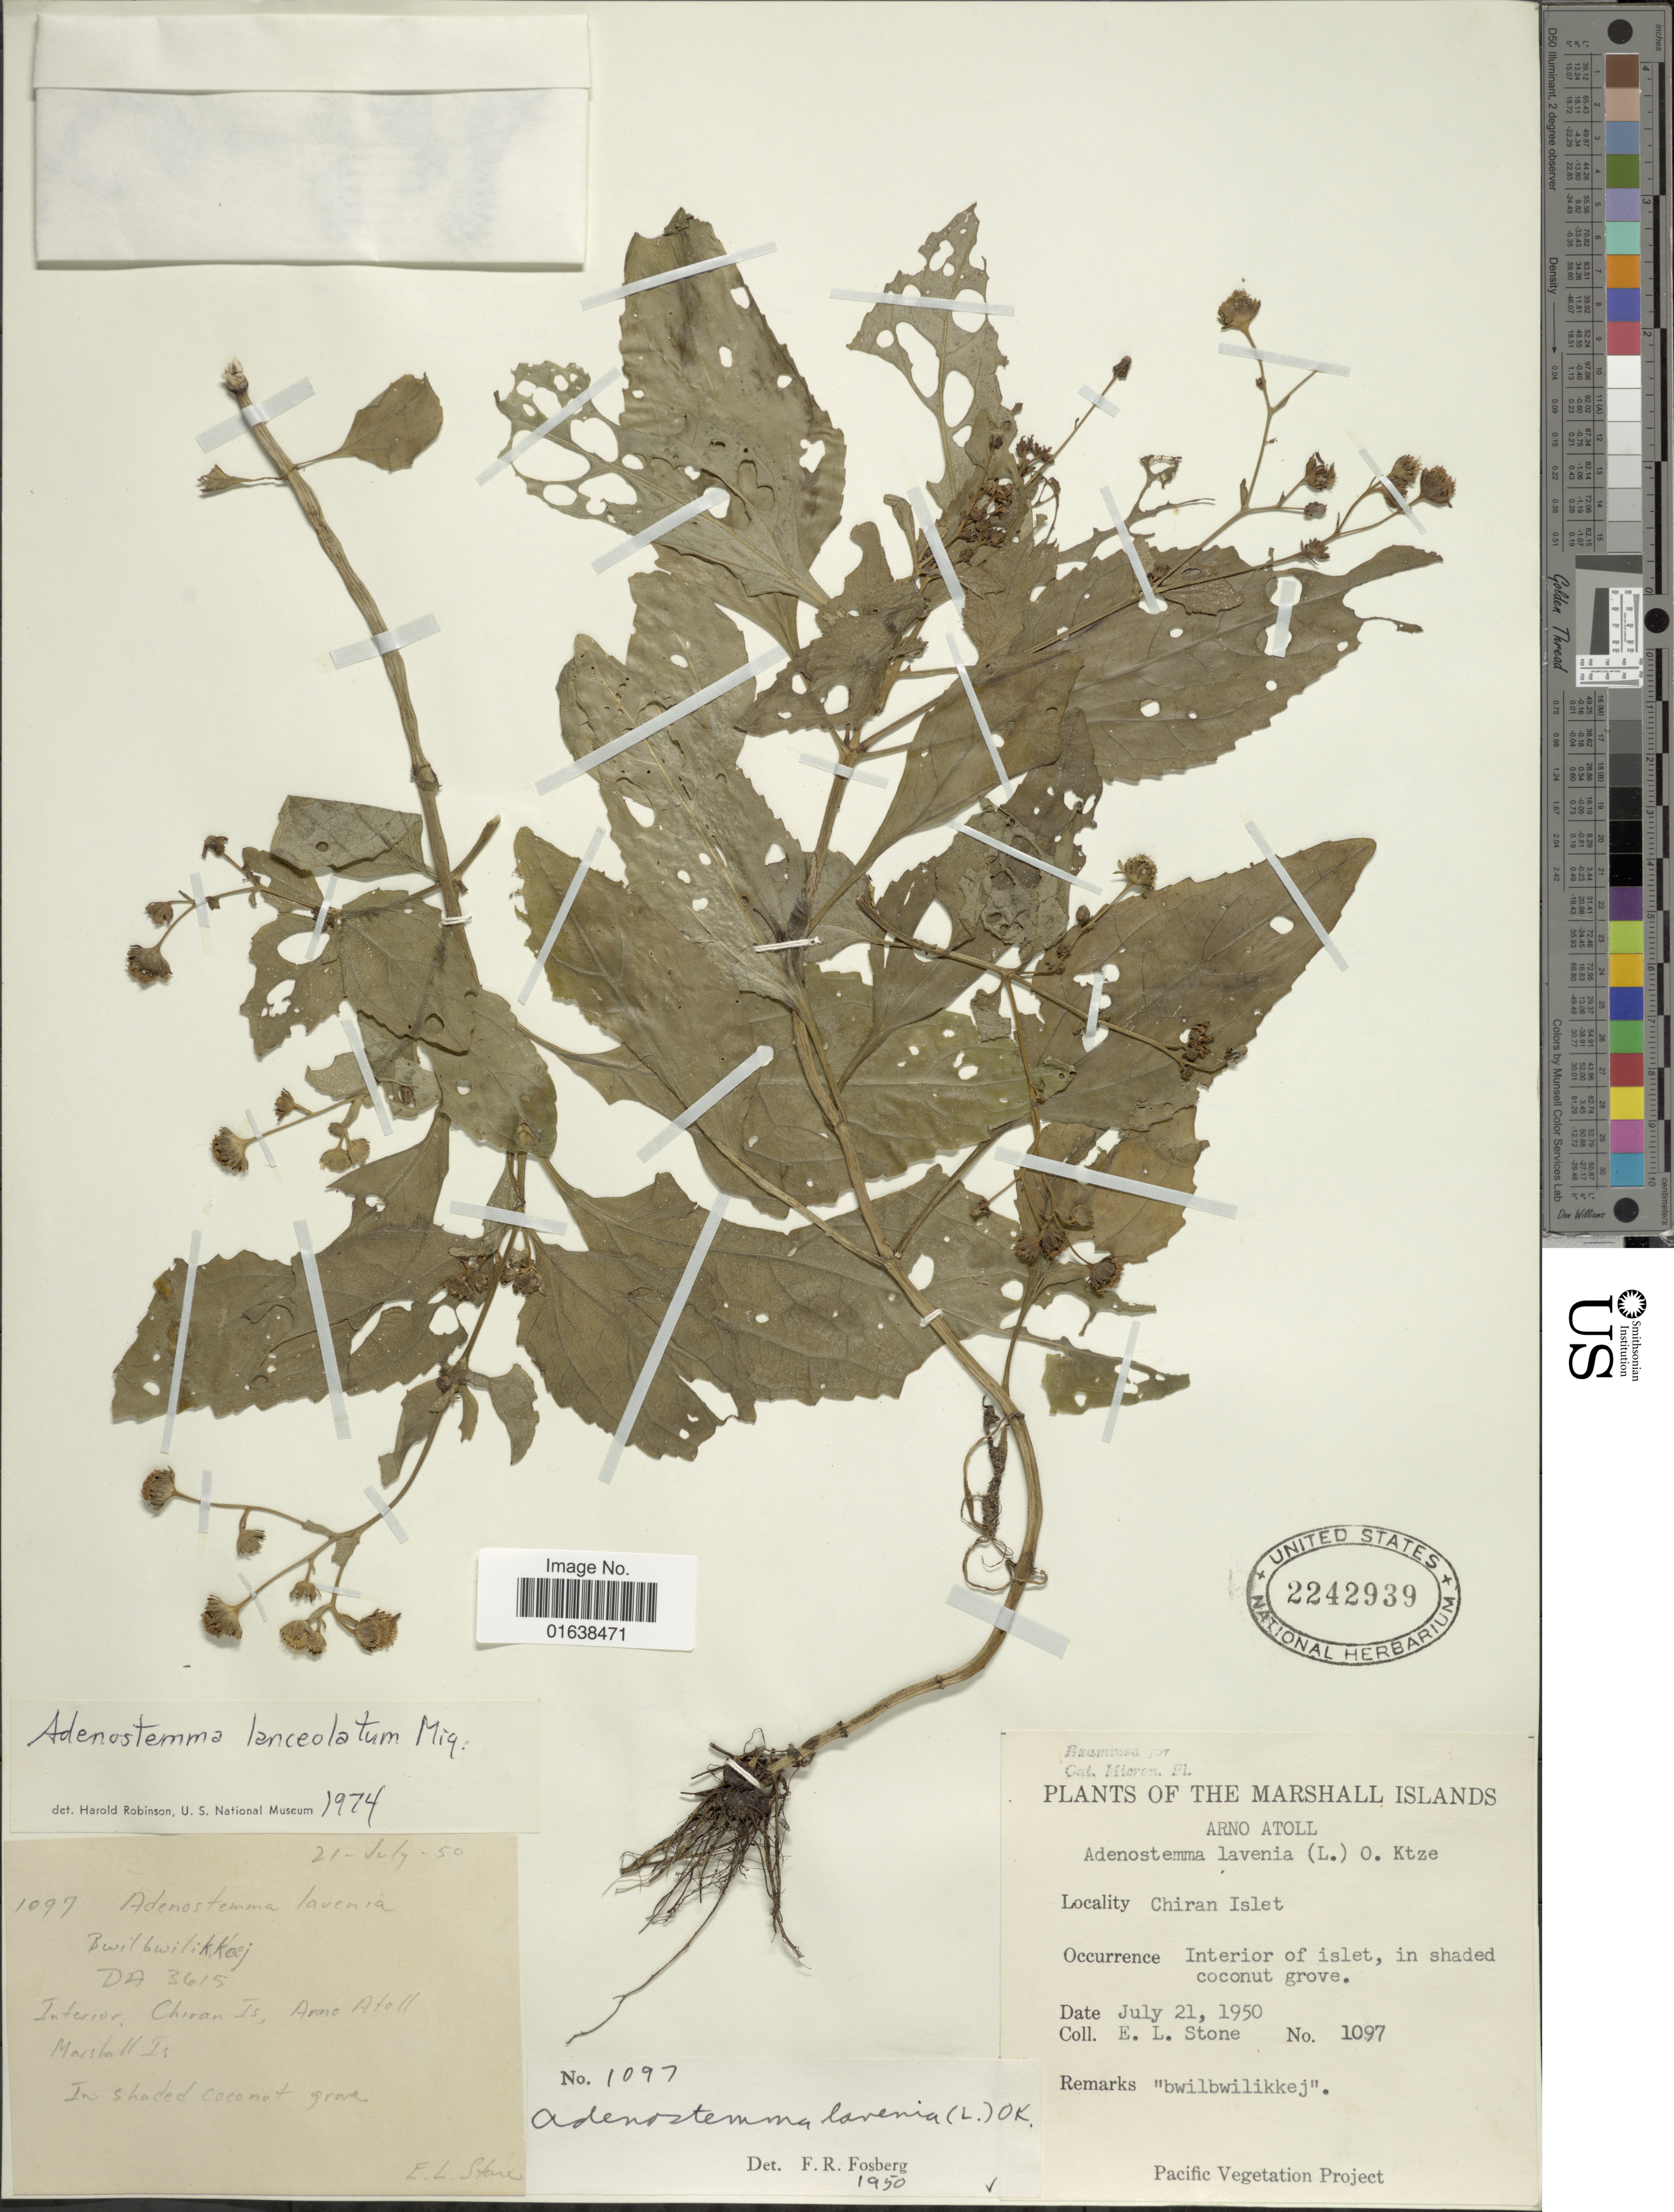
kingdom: Plantae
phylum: Tracheophyta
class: Magnoliopsida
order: Asterales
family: Asteraceae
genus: Adenostemma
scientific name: Adenostemma lanceolatum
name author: Miq.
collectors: E. L. Stone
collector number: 1097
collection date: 1950-07-21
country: Marshall Islands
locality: The Marshall Islands. Arno Atoll. Chiran Islet. Interior of islet, in shaded. coconut grove.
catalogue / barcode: US 2242939